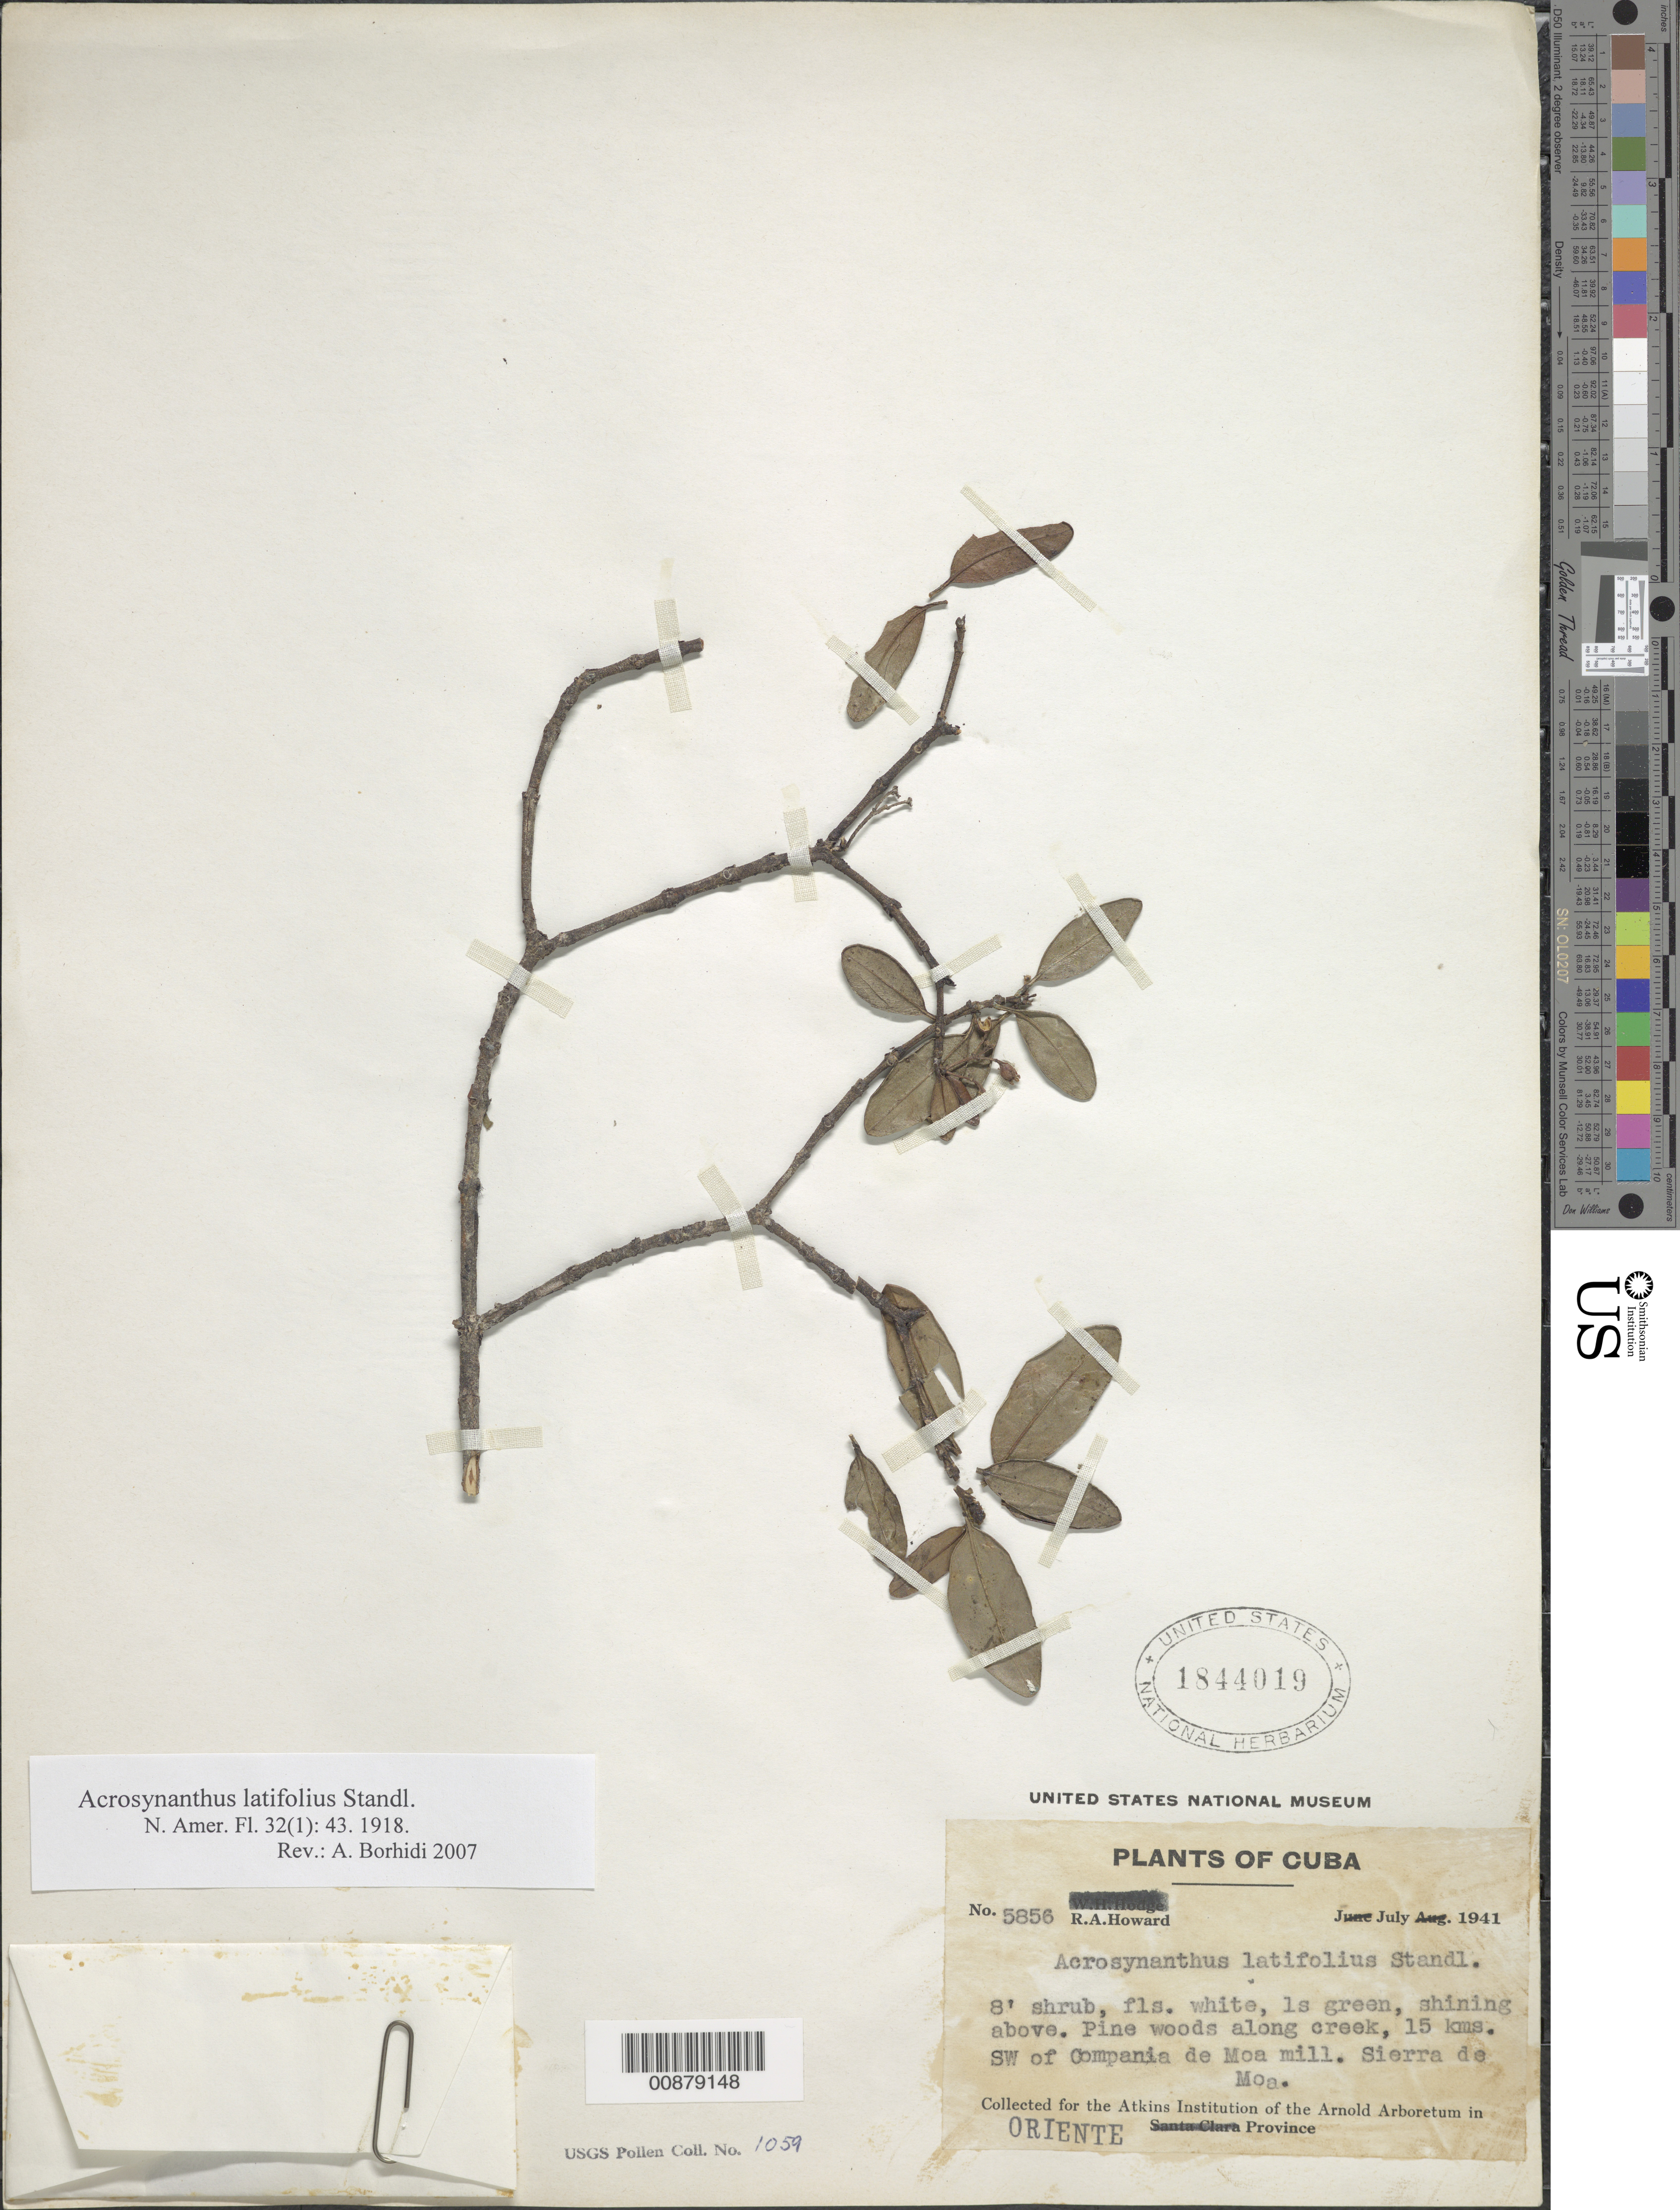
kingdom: Plantae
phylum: Tracheophyta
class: Magnoliopsida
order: Gentianales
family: Rubiaceae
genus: Acrosynanthus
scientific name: Acrosynanthus latifolius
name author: Standl.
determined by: Borhidi, Attila L.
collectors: R. A. Howard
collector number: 5856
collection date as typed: Jul 1941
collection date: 1941-07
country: Cuba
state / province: Holguín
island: Cuba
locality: Sierra de Moa, 15 km SW of Compania de Moa mill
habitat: Pine woods along creek.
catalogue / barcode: US 1844019